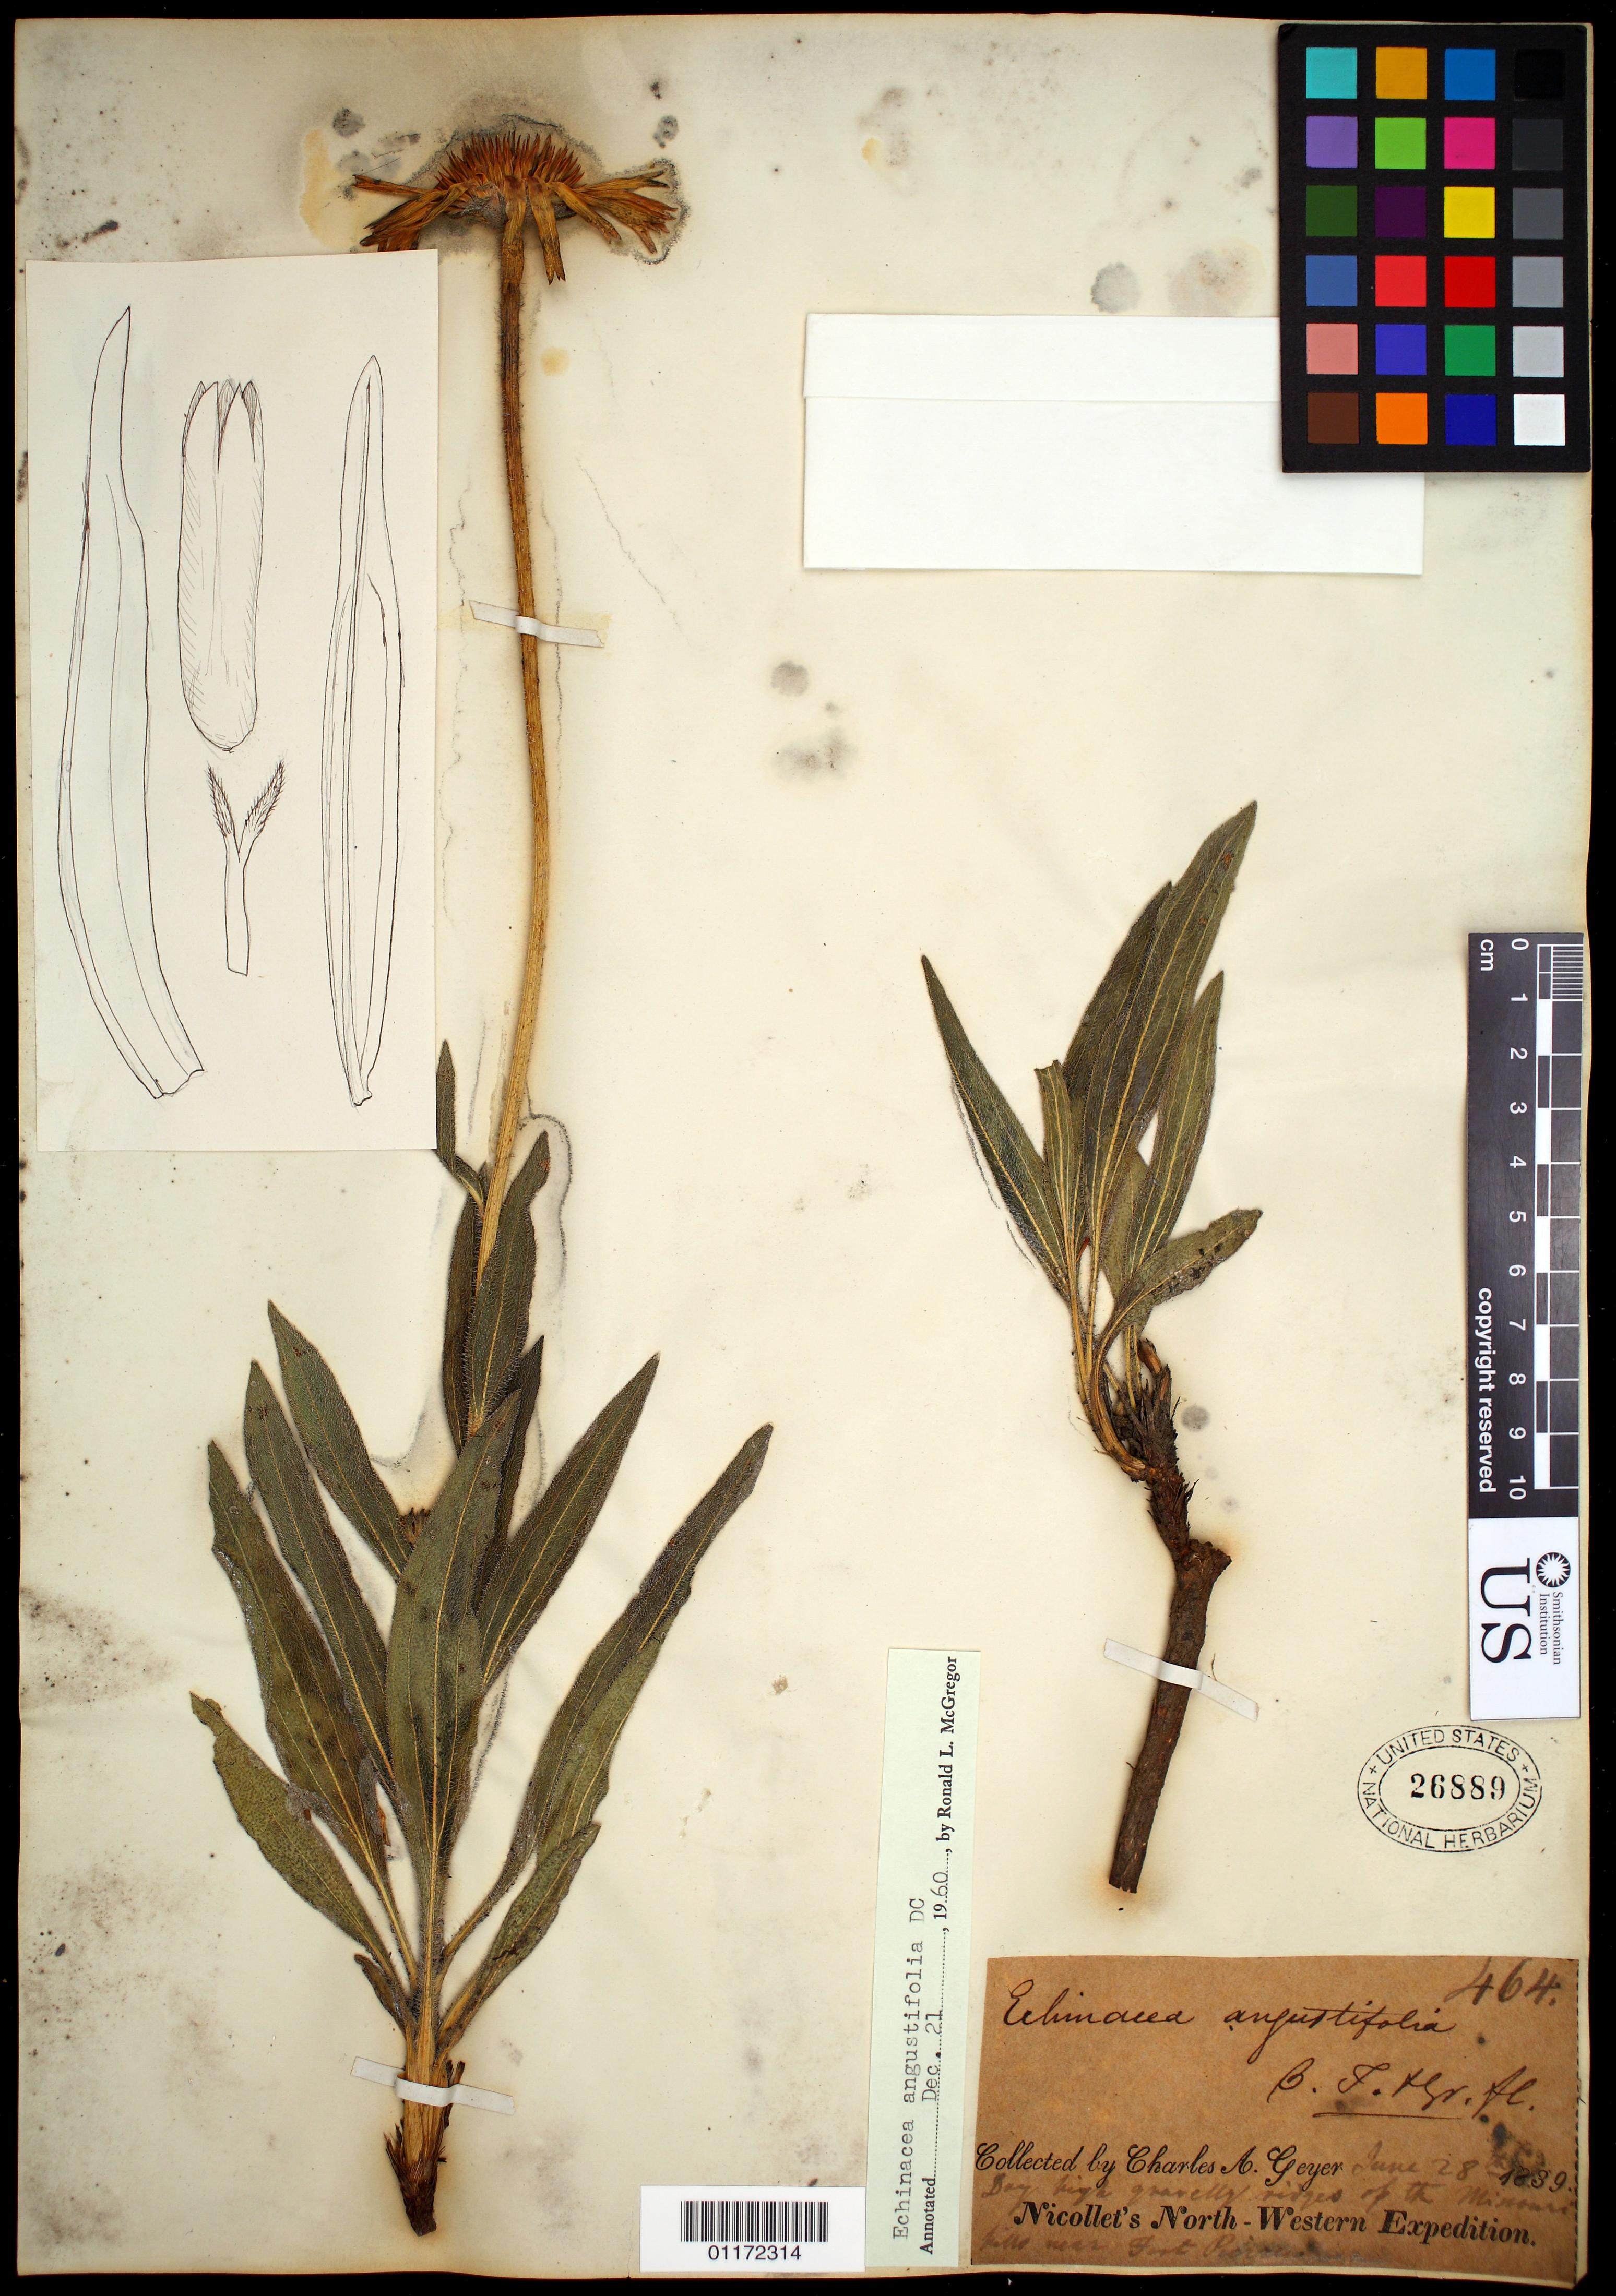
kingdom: Plantae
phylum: Tracheophyta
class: Magnoliopsida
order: Asterales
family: Asteraceae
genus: Echinacea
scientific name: Echinacea angustifolia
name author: DC.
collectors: C. A. Geyer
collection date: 1839-06-28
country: United States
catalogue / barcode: US 26889